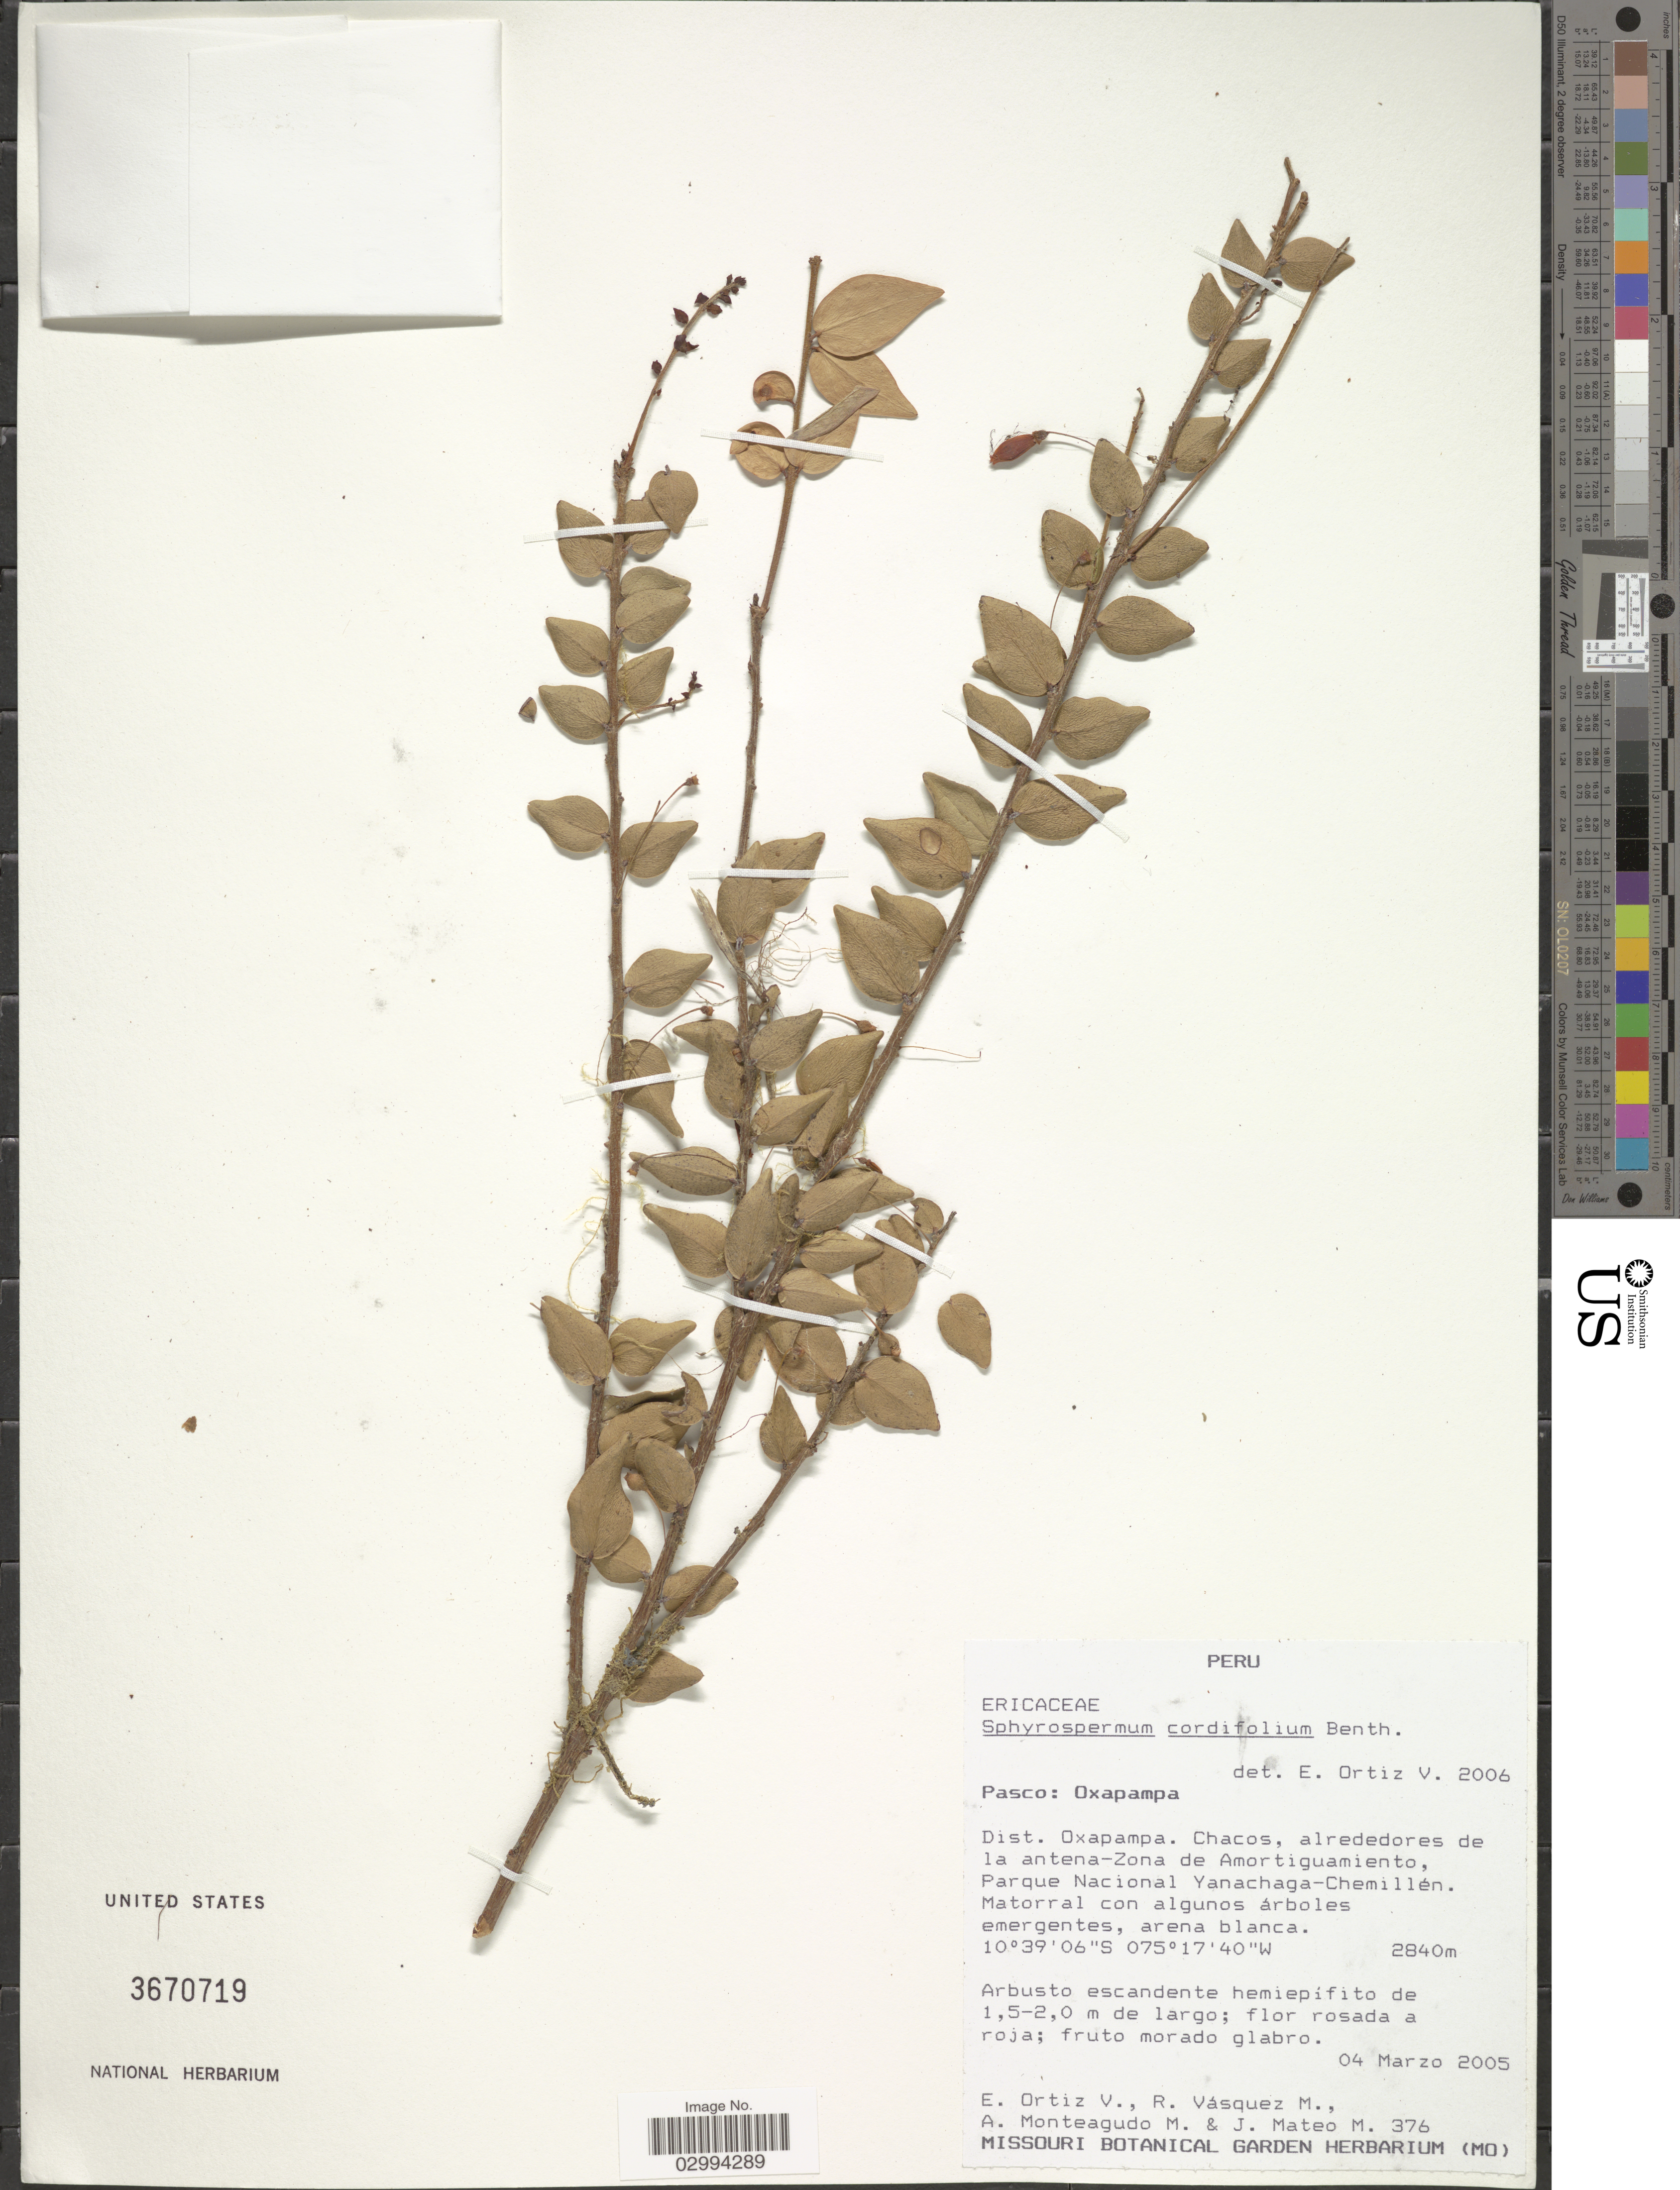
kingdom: Plantae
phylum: Tracheophyta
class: Magnoliopsida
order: Ericales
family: Ericaceae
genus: Sphyrospermum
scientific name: Sphyrospermum cordifolium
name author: Benth.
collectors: E. Ortiz V., R. Vásquez M., A. Monteagudo M. & J. Mateo M.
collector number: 376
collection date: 2005-03-04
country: Peru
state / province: Pasco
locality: Oxapampa. Dist. Oxapampa. Chacos, alrededores de la antena-Zona de Amortiguamiento, Parque Nacional Yanachaga-Chemillén.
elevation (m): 2840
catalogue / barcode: US 3670719